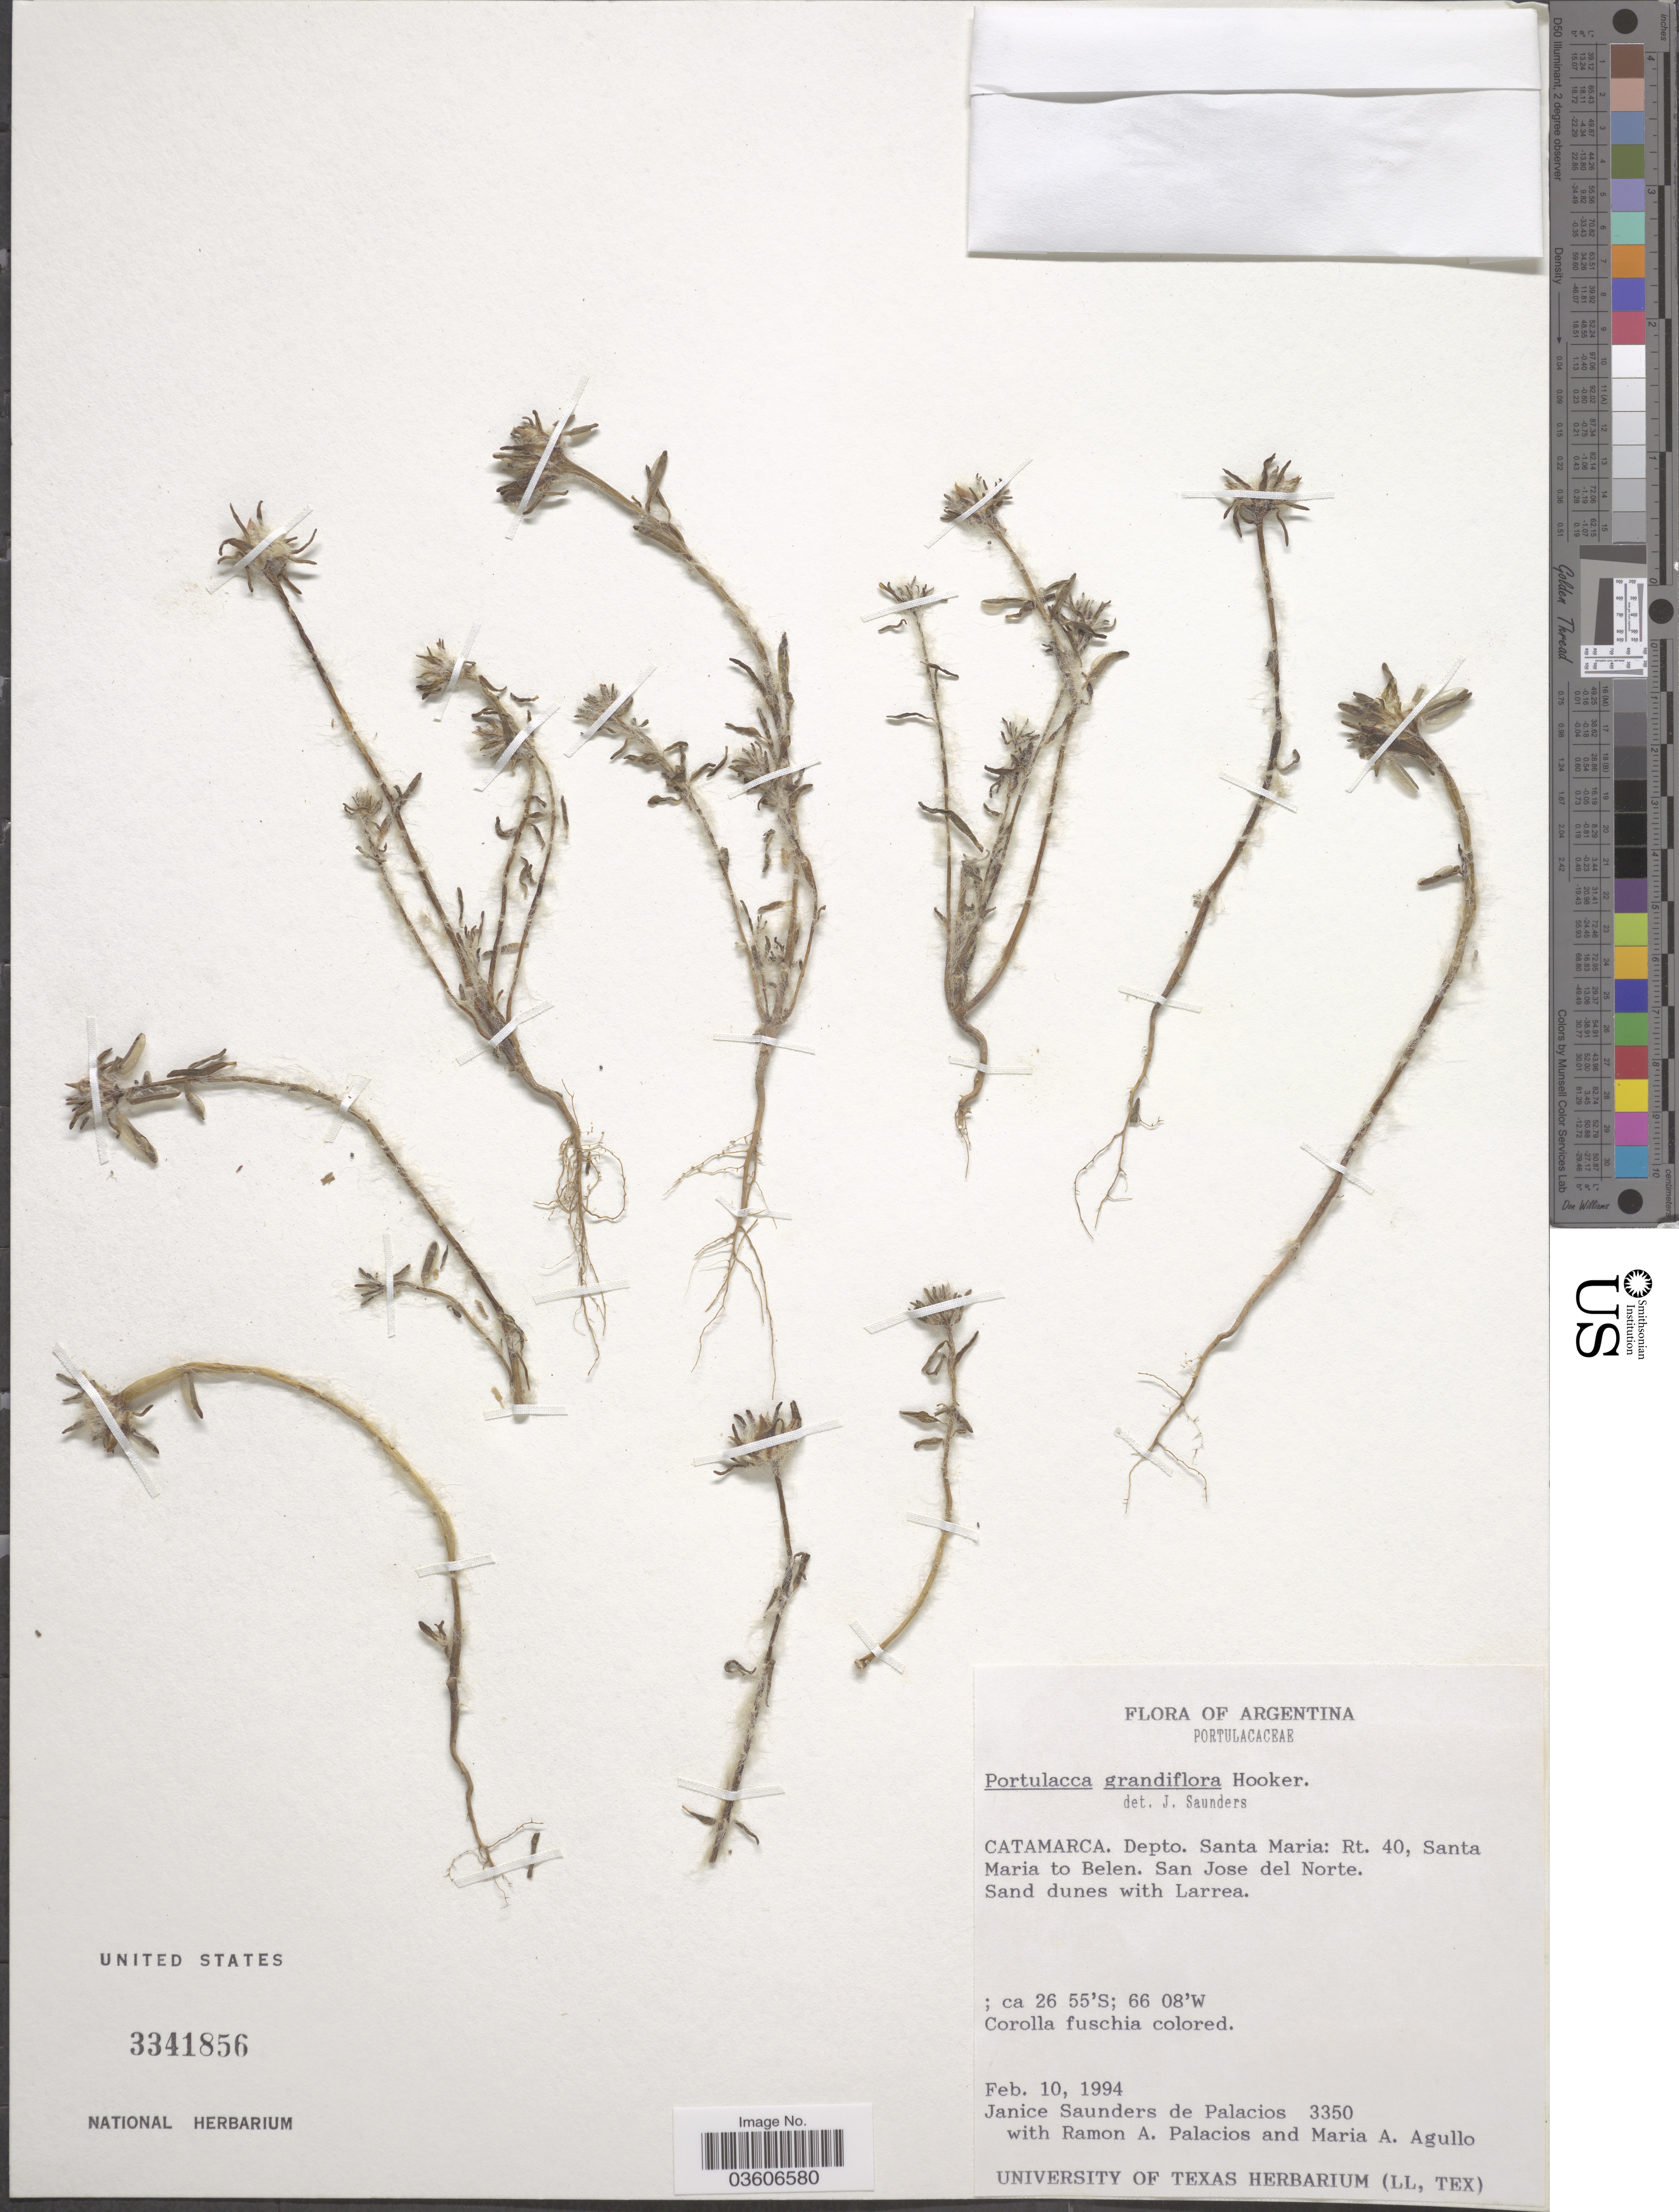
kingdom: Plantae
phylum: Tracheophyta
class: Magnoliopsida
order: Caryophyllales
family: Portulacaceae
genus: Portulaca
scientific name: Portulaca grandiflora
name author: Hook.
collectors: J. G. Saunders, R. Palacios & M. Agullo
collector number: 3350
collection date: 1994-02-10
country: Argentina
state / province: Catamarca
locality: Depto. Santa Maria: Rt. 40, Santa Maria to Belen. San Jose del Norte.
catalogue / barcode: US 3341856